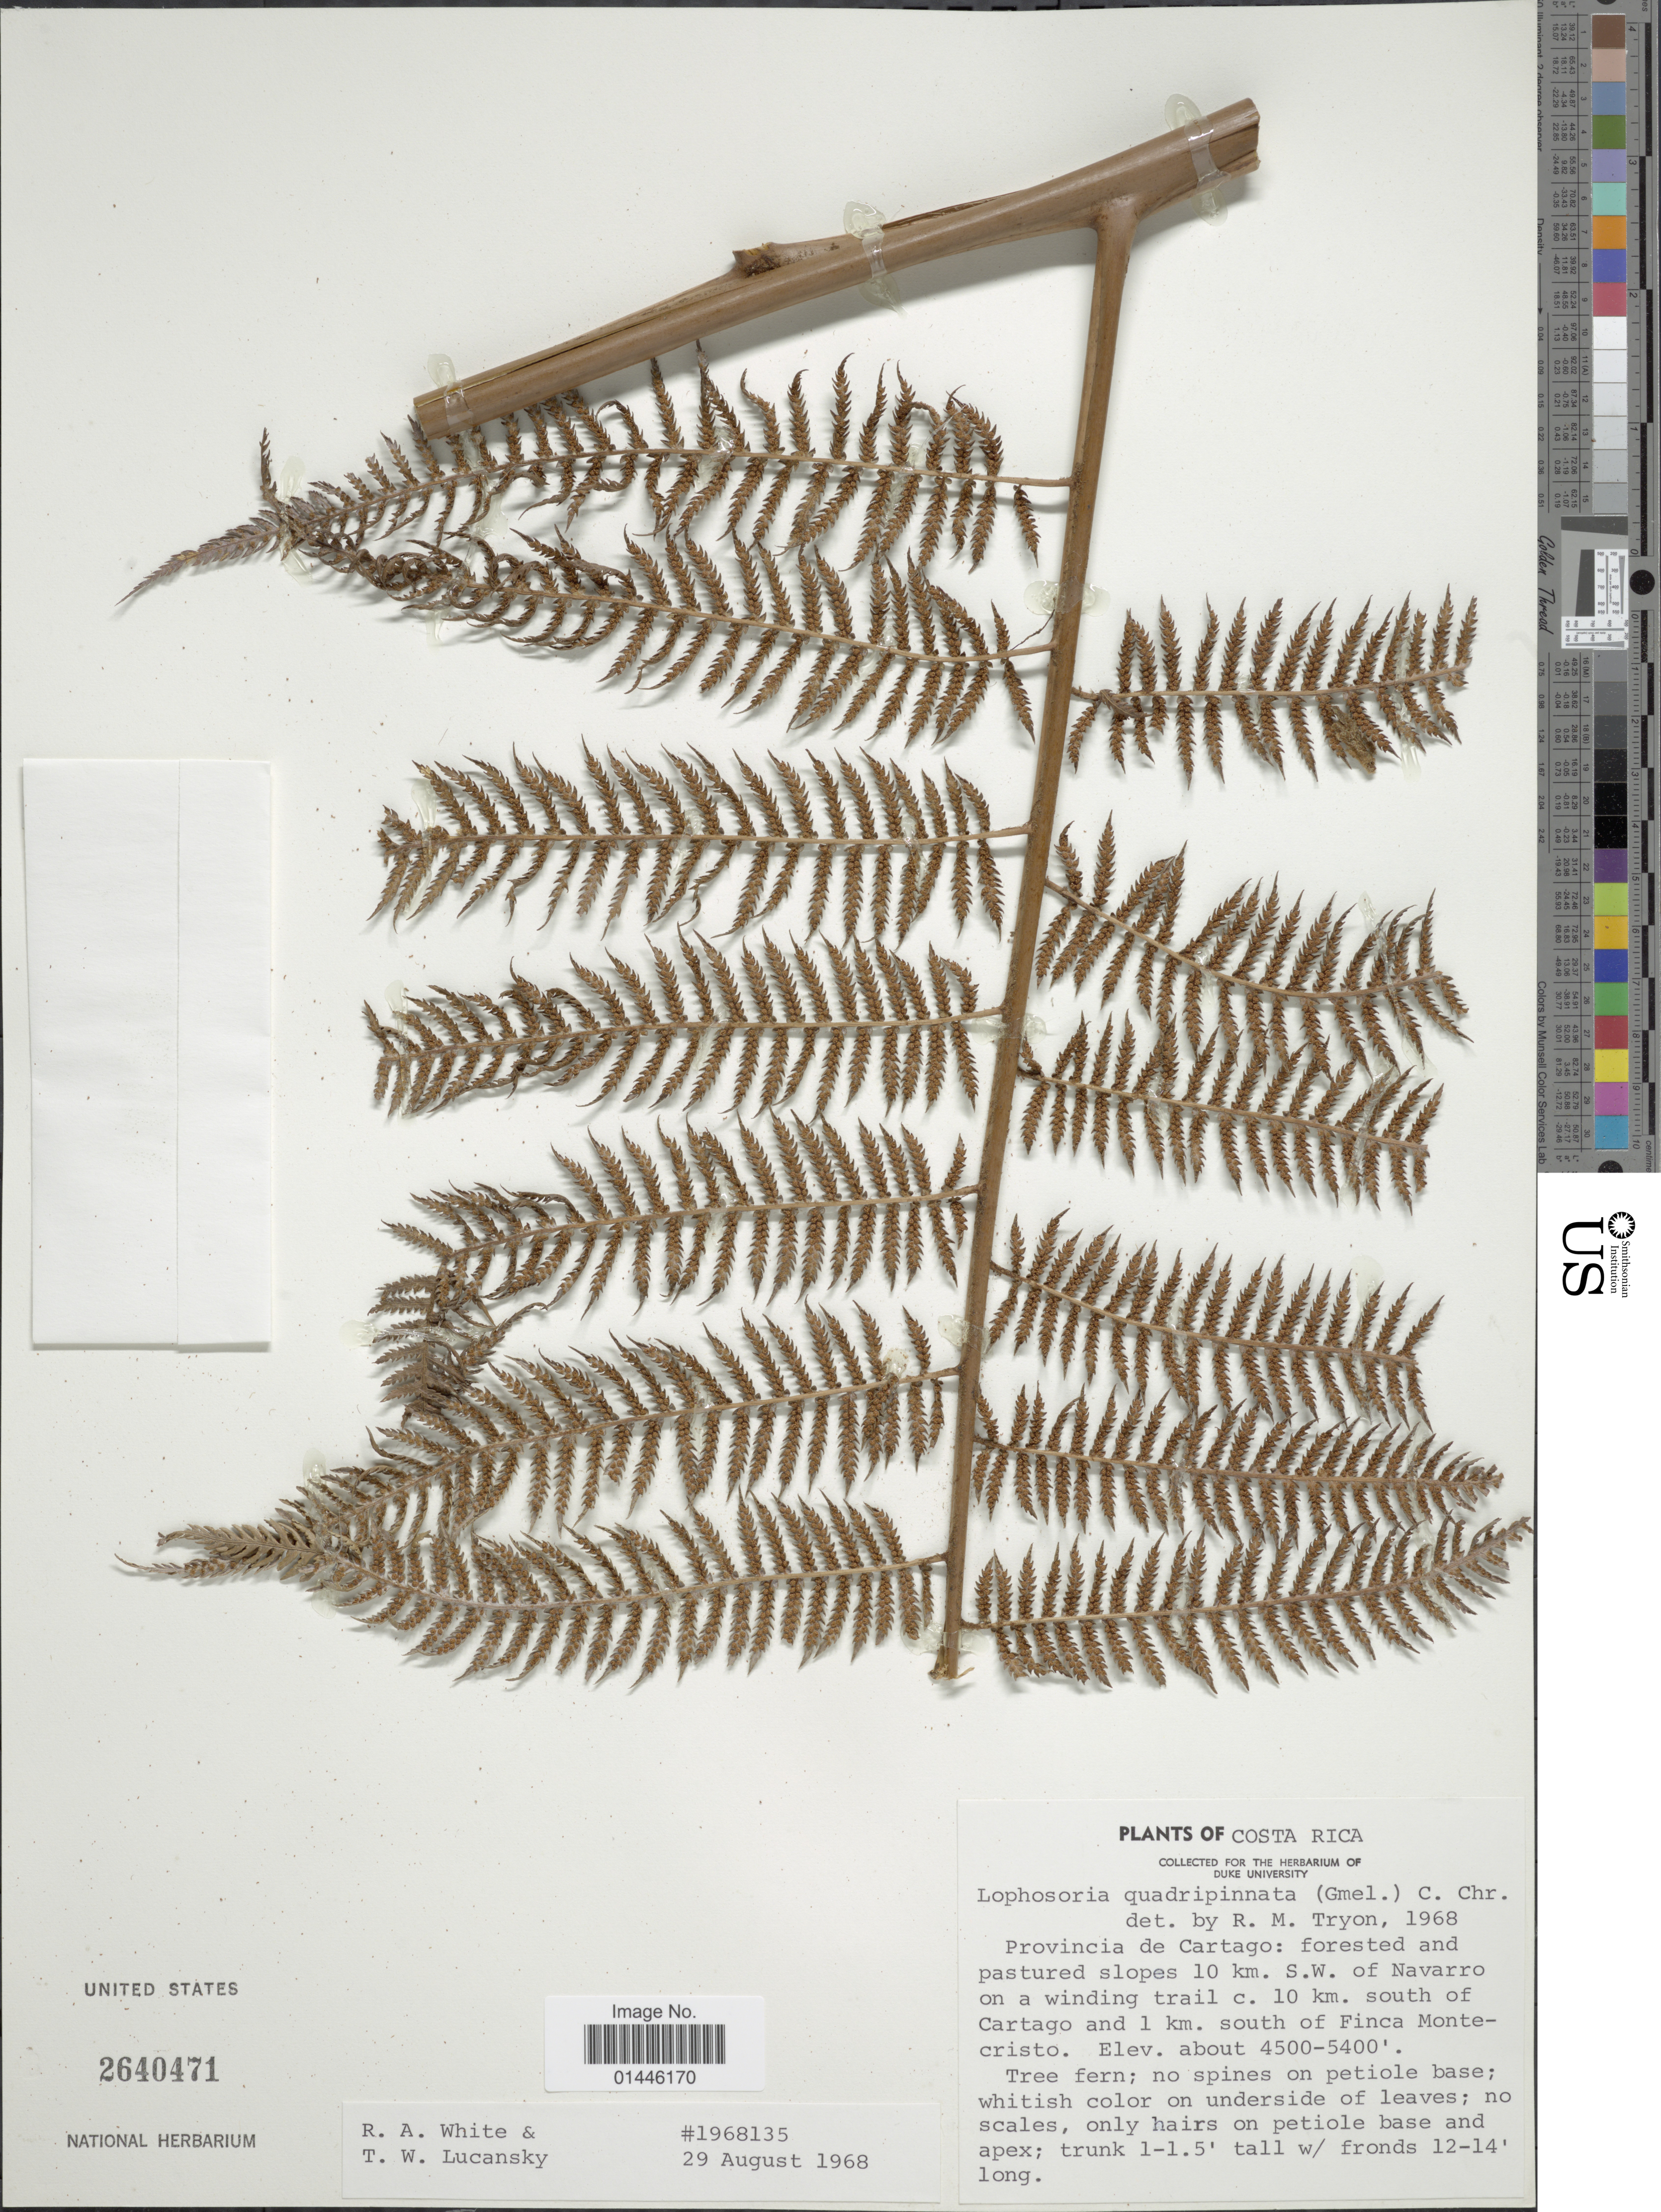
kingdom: Plantae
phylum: Tracheophyta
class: Polypodiopsida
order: Cyatheales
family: Dicksoniaceae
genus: Lophosoria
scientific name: Lophosoria quadripinnata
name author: (J.F. Gmel.) C. Chr.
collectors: R. A. White & T. Lucansky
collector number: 1968135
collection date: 1968-08-29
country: Costa Rica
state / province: Cartago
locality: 10 km. S.W. of Navarro on a winding trail c. 10 km. south of Cartago and 1 km. south of Finca Montecristo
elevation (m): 1372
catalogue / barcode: US 2640471